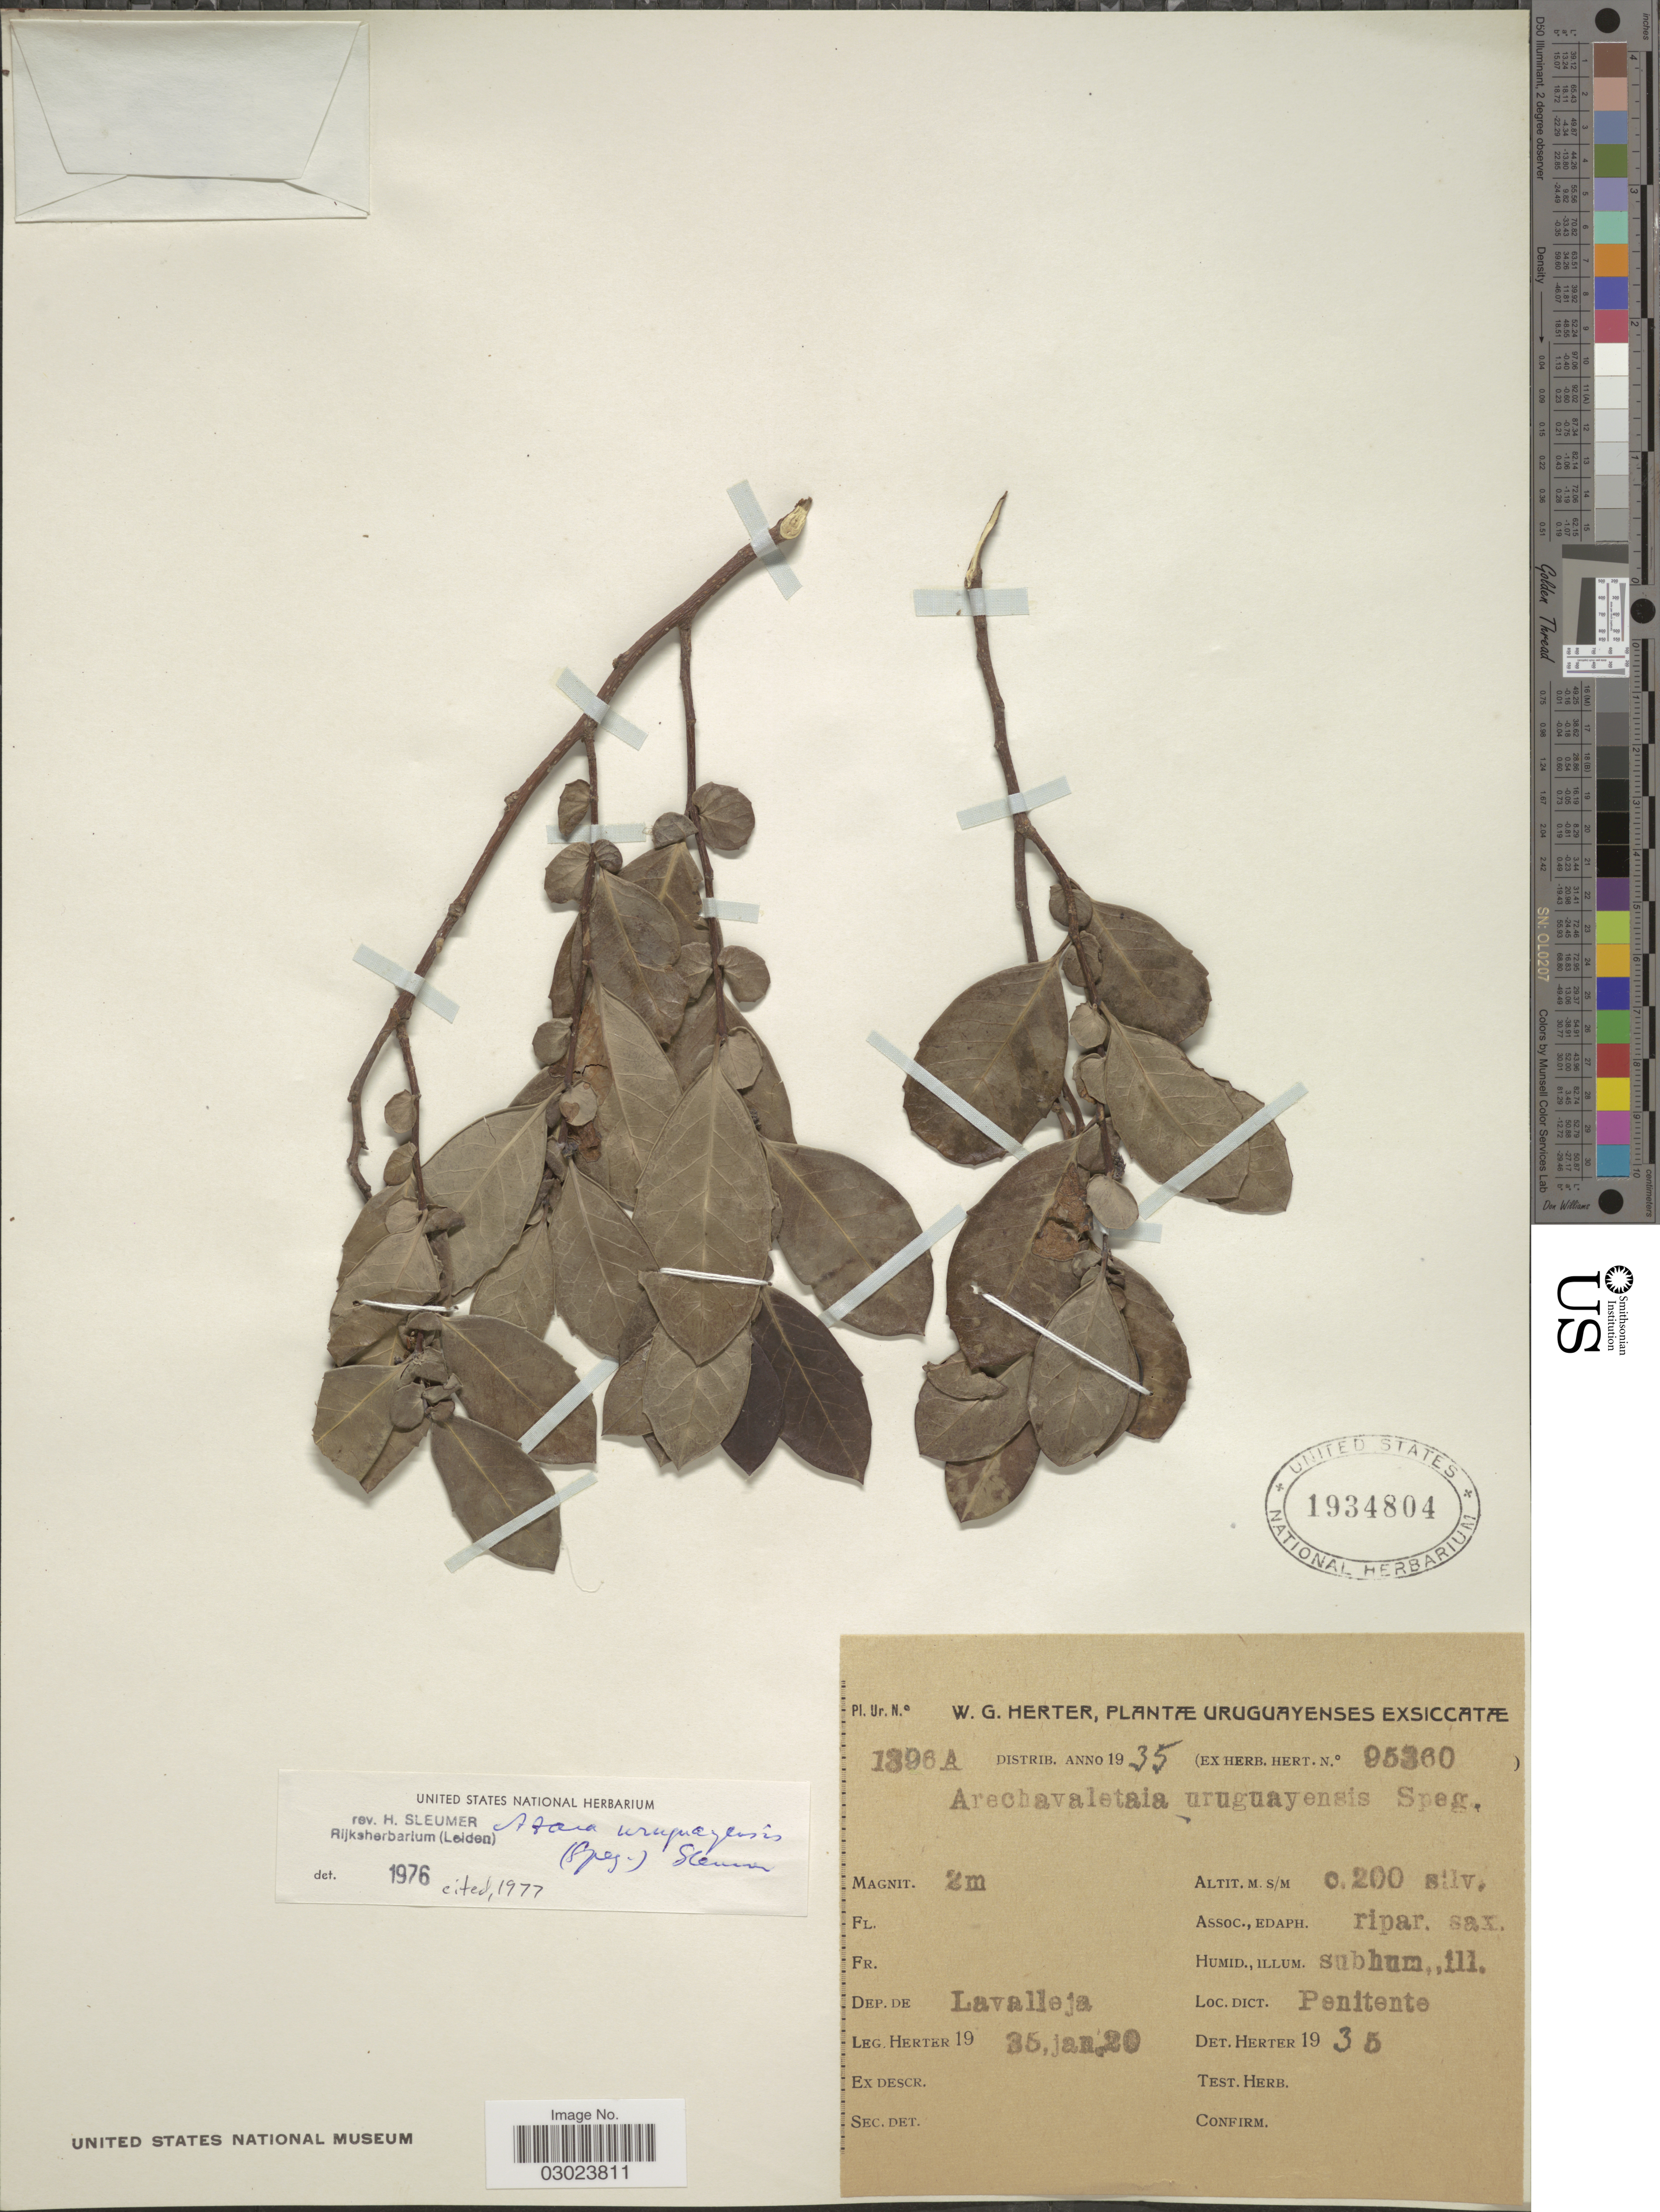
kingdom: Plantae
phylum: Tracheophyta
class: Magnoliopsida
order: Malpighiales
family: Salicaceae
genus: Azara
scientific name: Azara uruguayensis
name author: (Speg.) Sleumer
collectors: W. G. Herter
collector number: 1396A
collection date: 1935-01-20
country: Uruguay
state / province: Lavalleja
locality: Dep. de Lavalleja. Penitente.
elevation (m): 200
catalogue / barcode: US 1934804